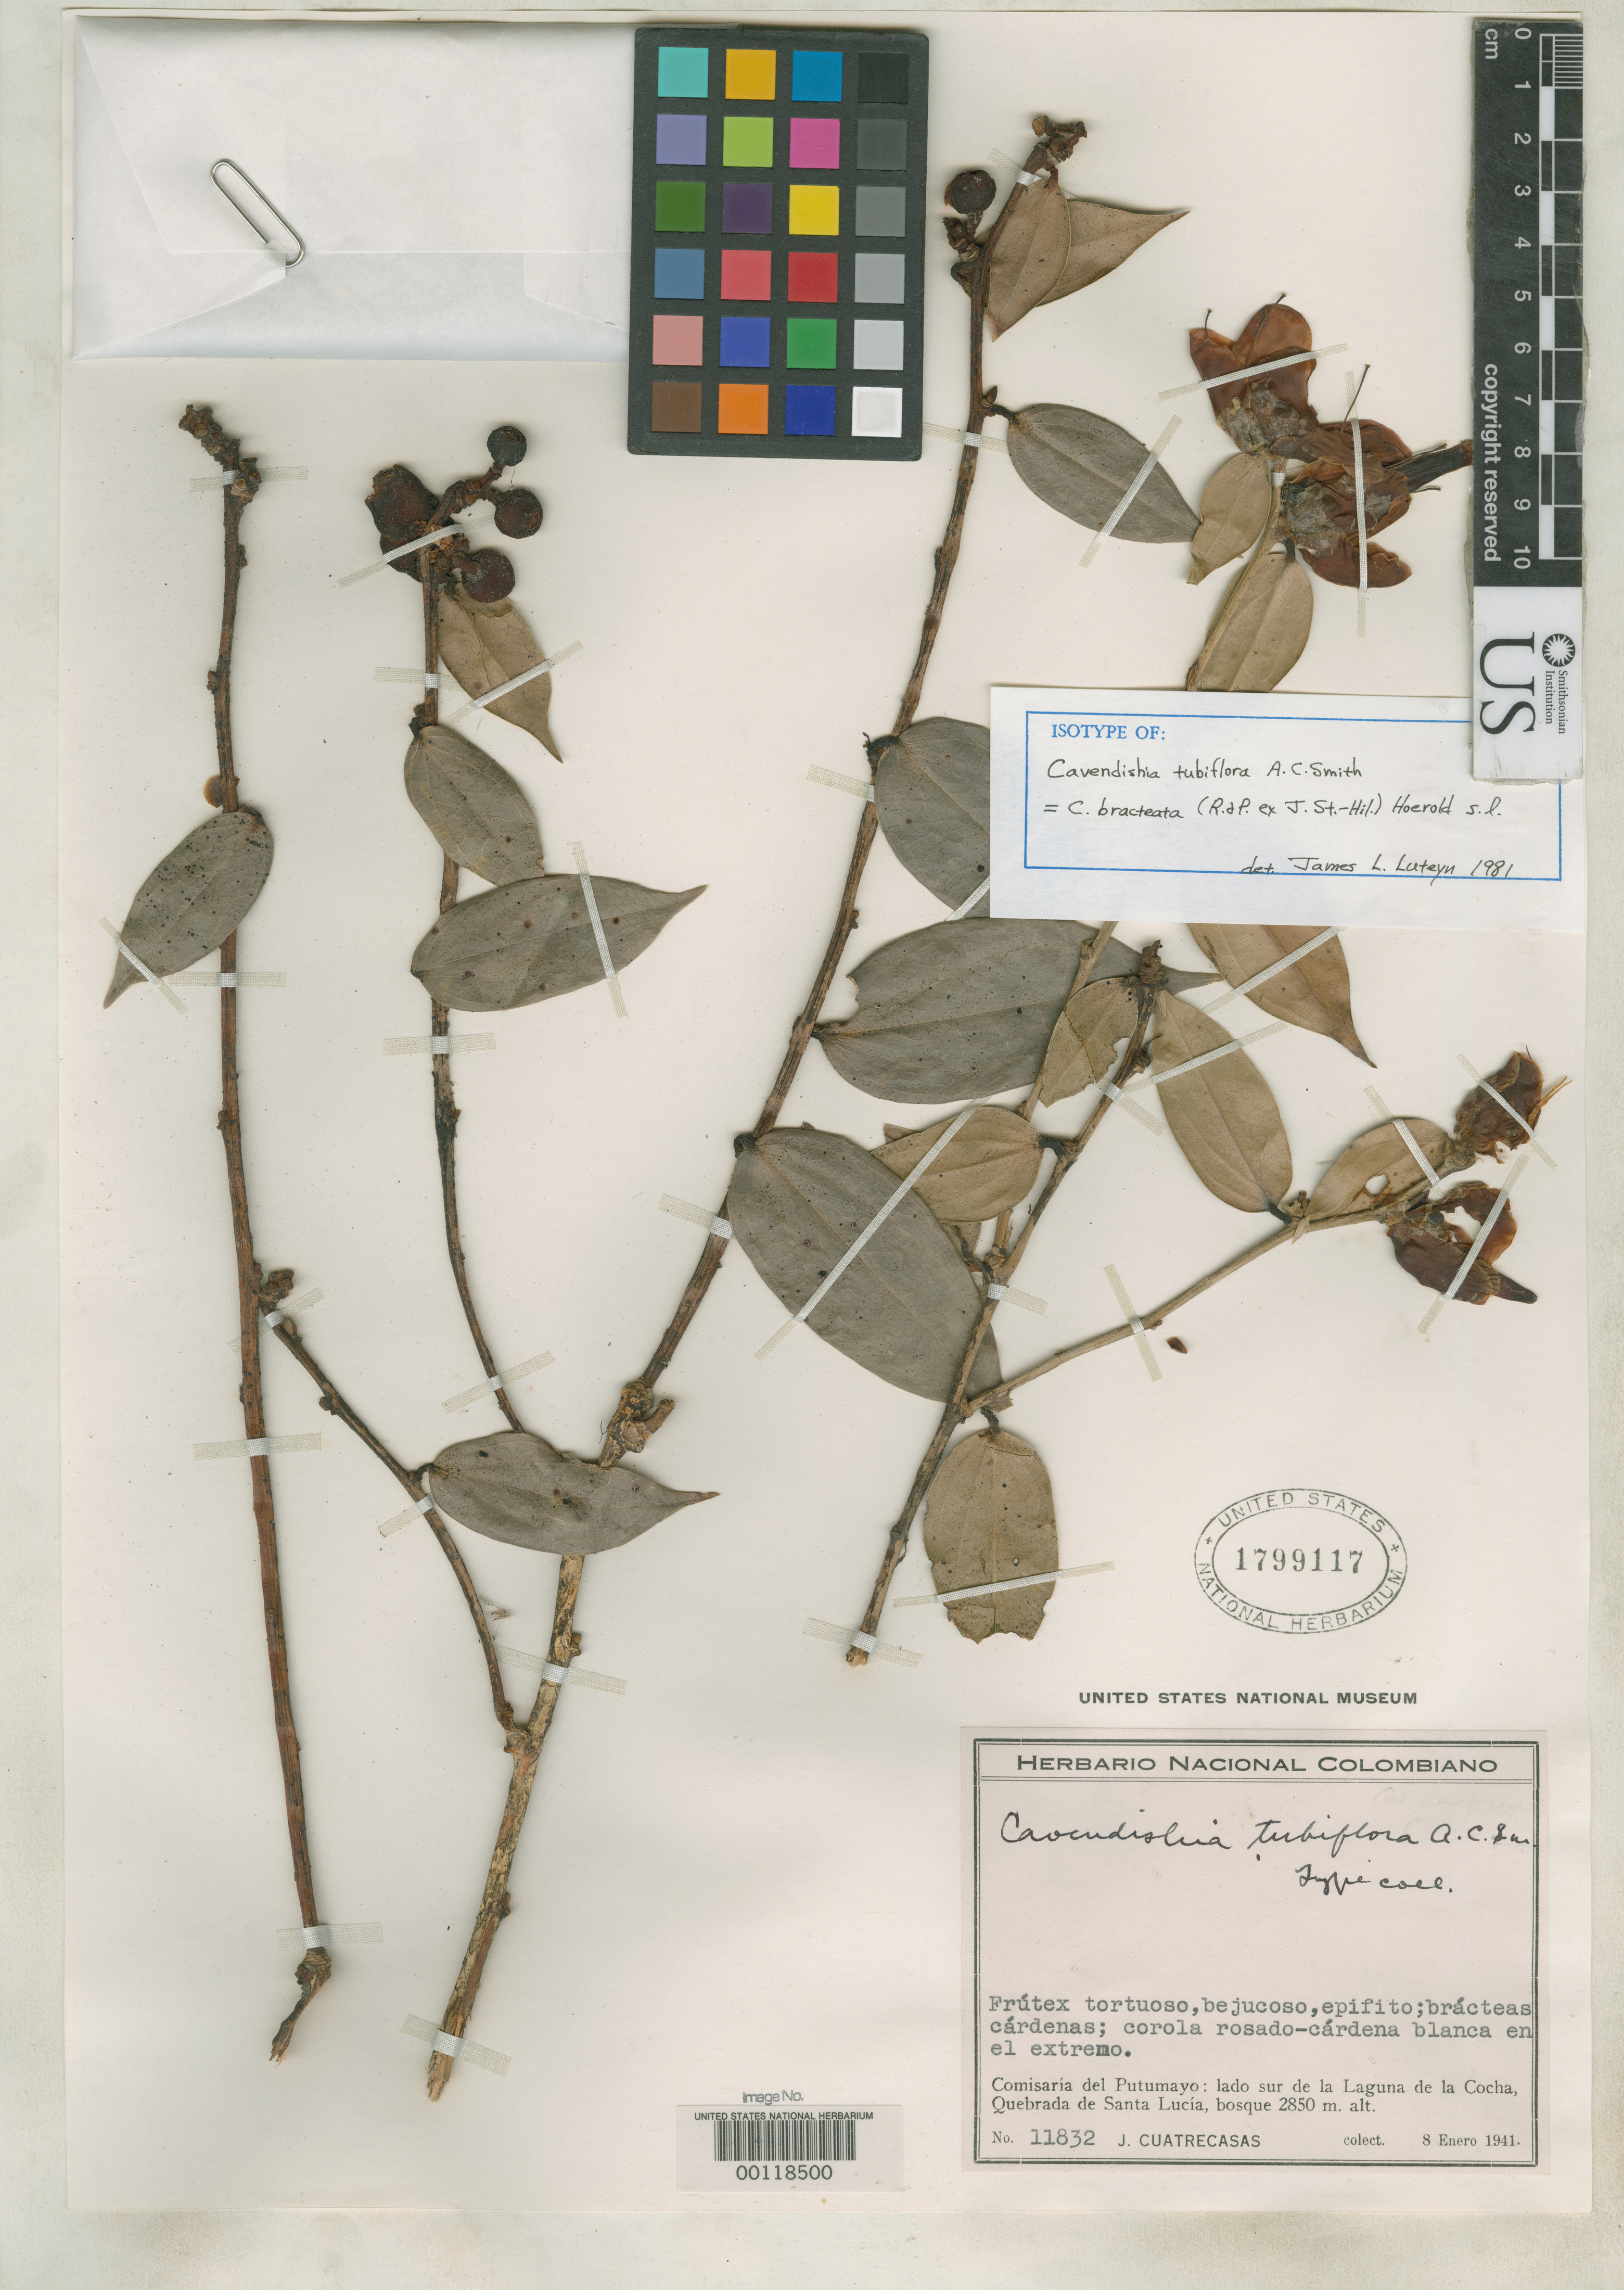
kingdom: Plantae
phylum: Tracheophyta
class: Magnoliopsida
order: Ericales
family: Ericaceae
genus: Cavendishia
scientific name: Cavendishia tubiflora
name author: A.C. Sm. in Cuatrec.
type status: Isotype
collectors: J. Cuatrecasas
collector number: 11832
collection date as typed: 08 Jan 1941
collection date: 1941-01-08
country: Colombia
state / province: Putumayo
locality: Quebrada de Santa Lucia, La Laguna de La Cocha.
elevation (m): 2850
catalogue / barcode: US 1799117